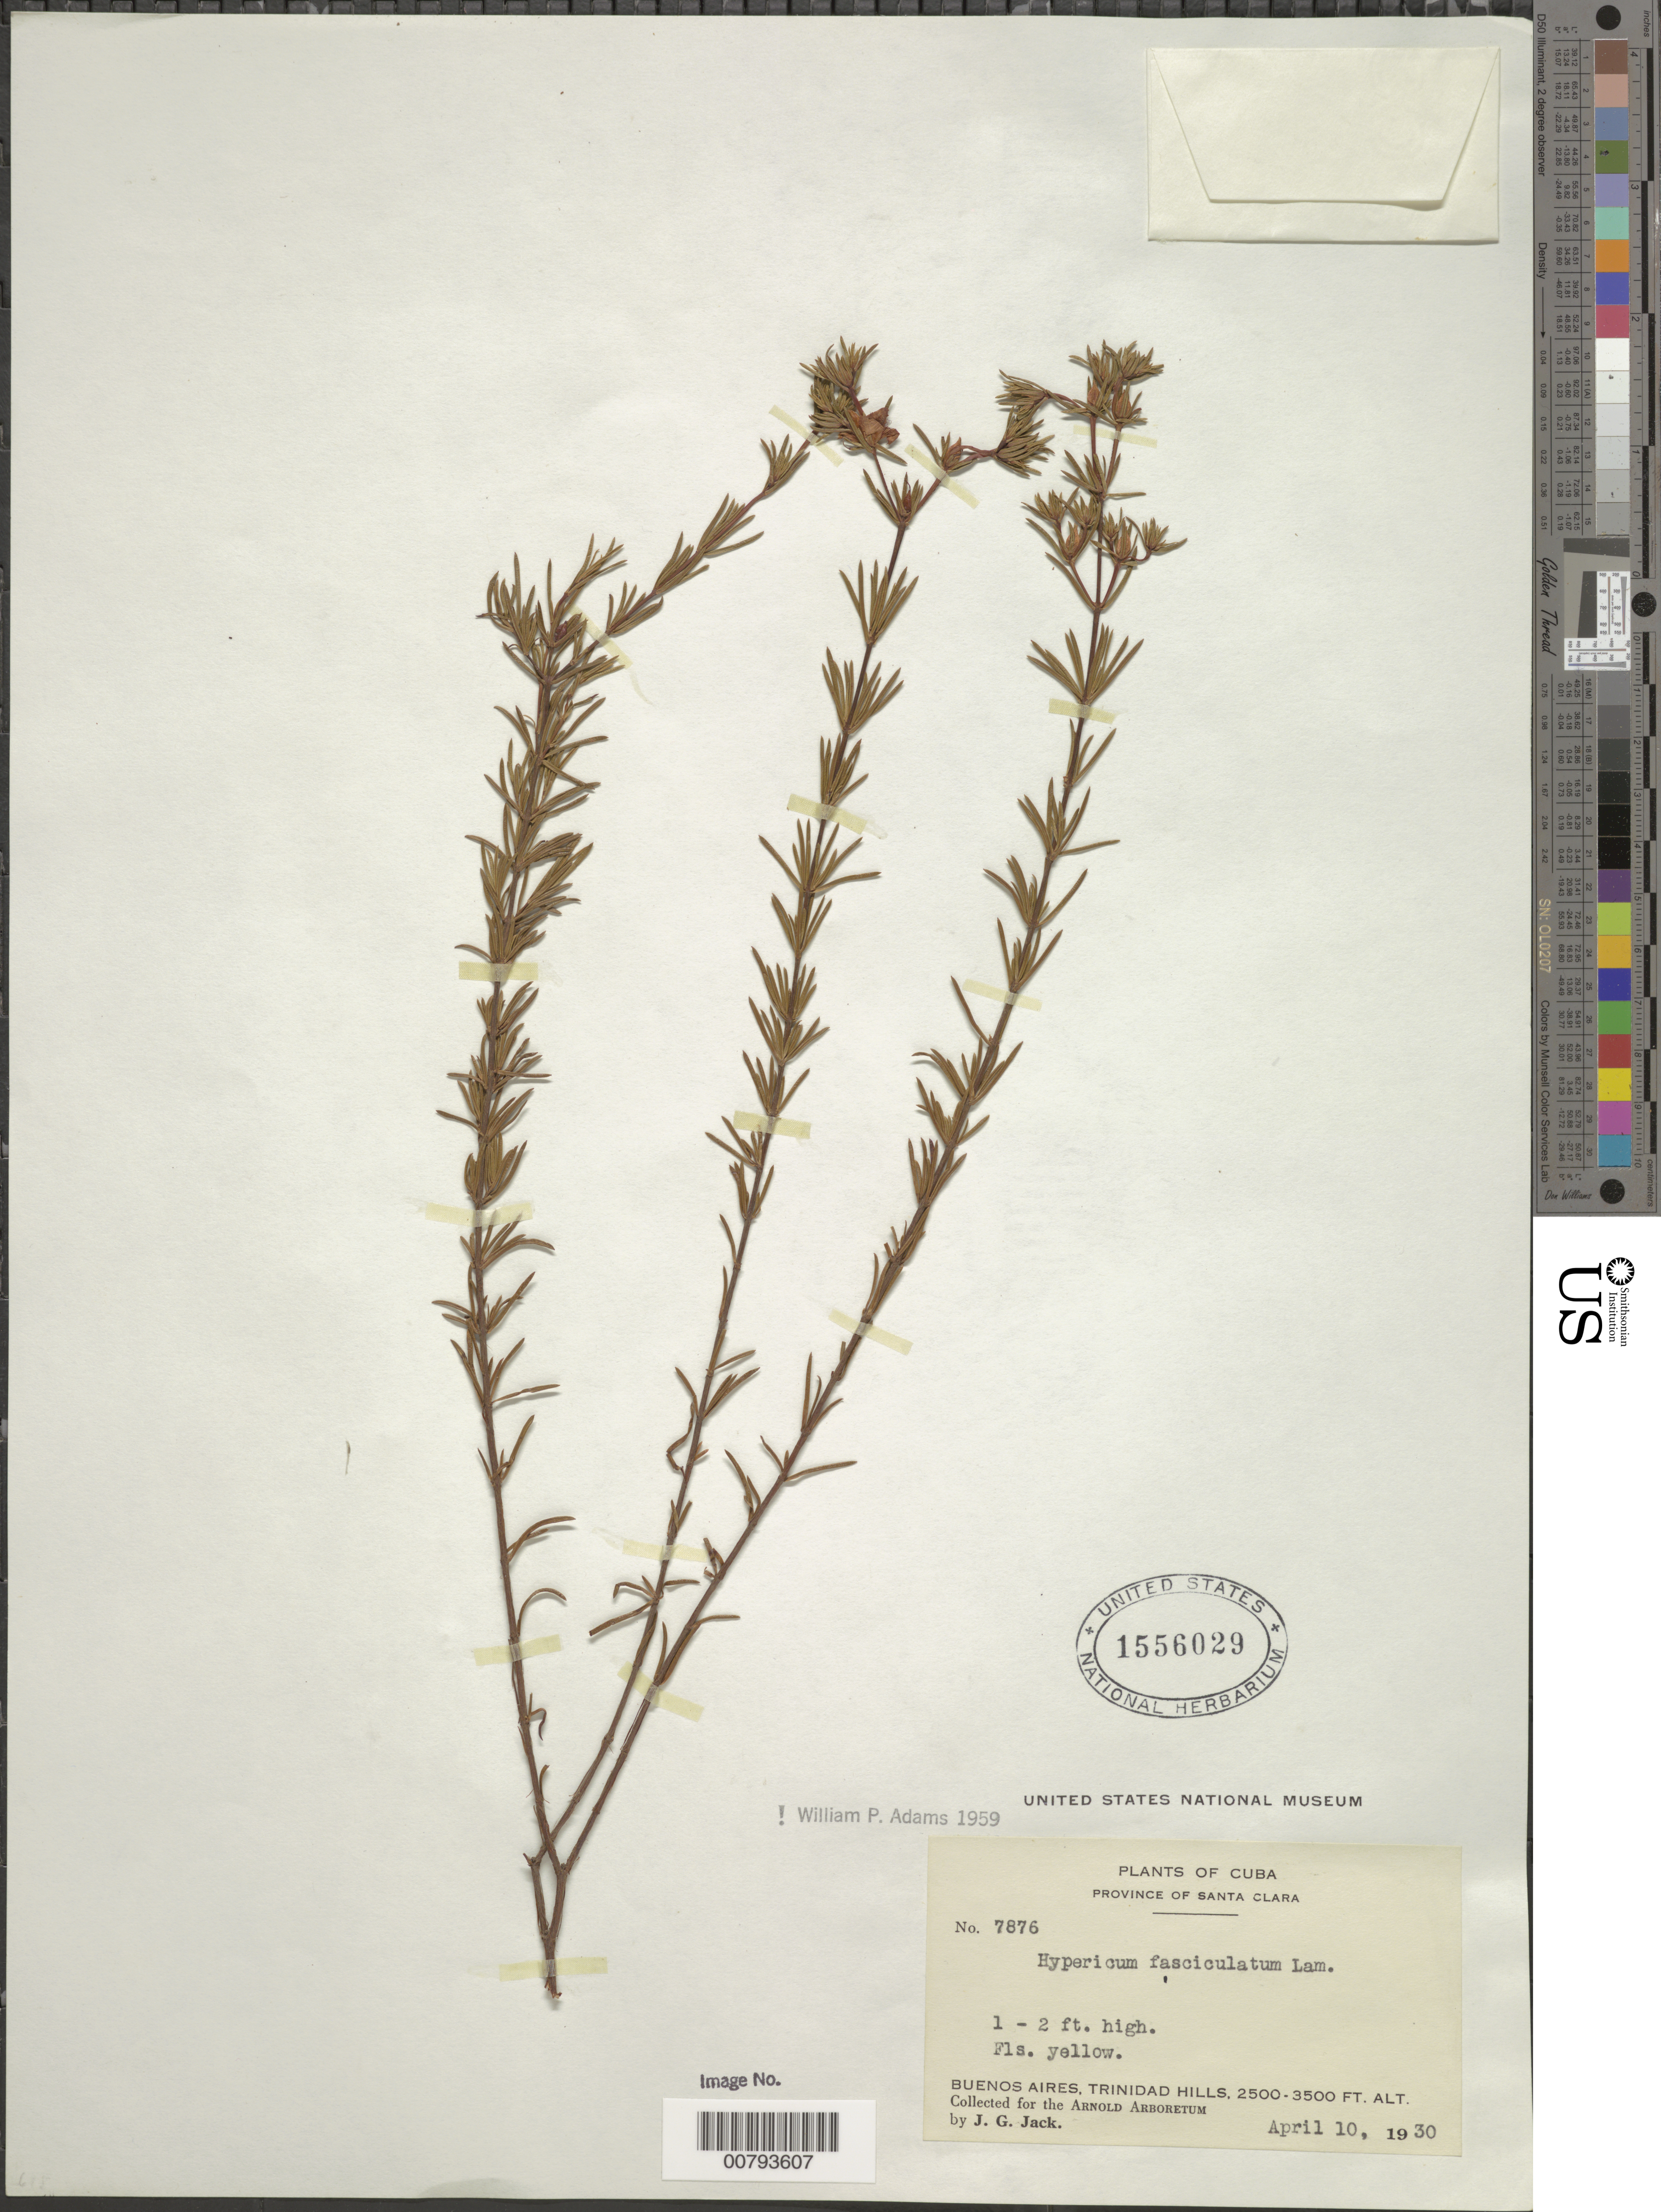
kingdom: Plantae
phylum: Tracheophyta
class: Magnoliopsida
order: Malpighiales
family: Hypericaceae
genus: Hypericum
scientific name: Hypericum fasciculatum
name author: Lam.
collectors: J. G. Jack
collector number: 7876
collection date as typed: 10 Apr 1930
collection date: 1930-04-10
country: Cuba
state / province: Santa Clara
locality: Buenos Aires, Trinidad Hills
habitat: Hills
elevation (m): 762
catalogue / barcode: US 1556029